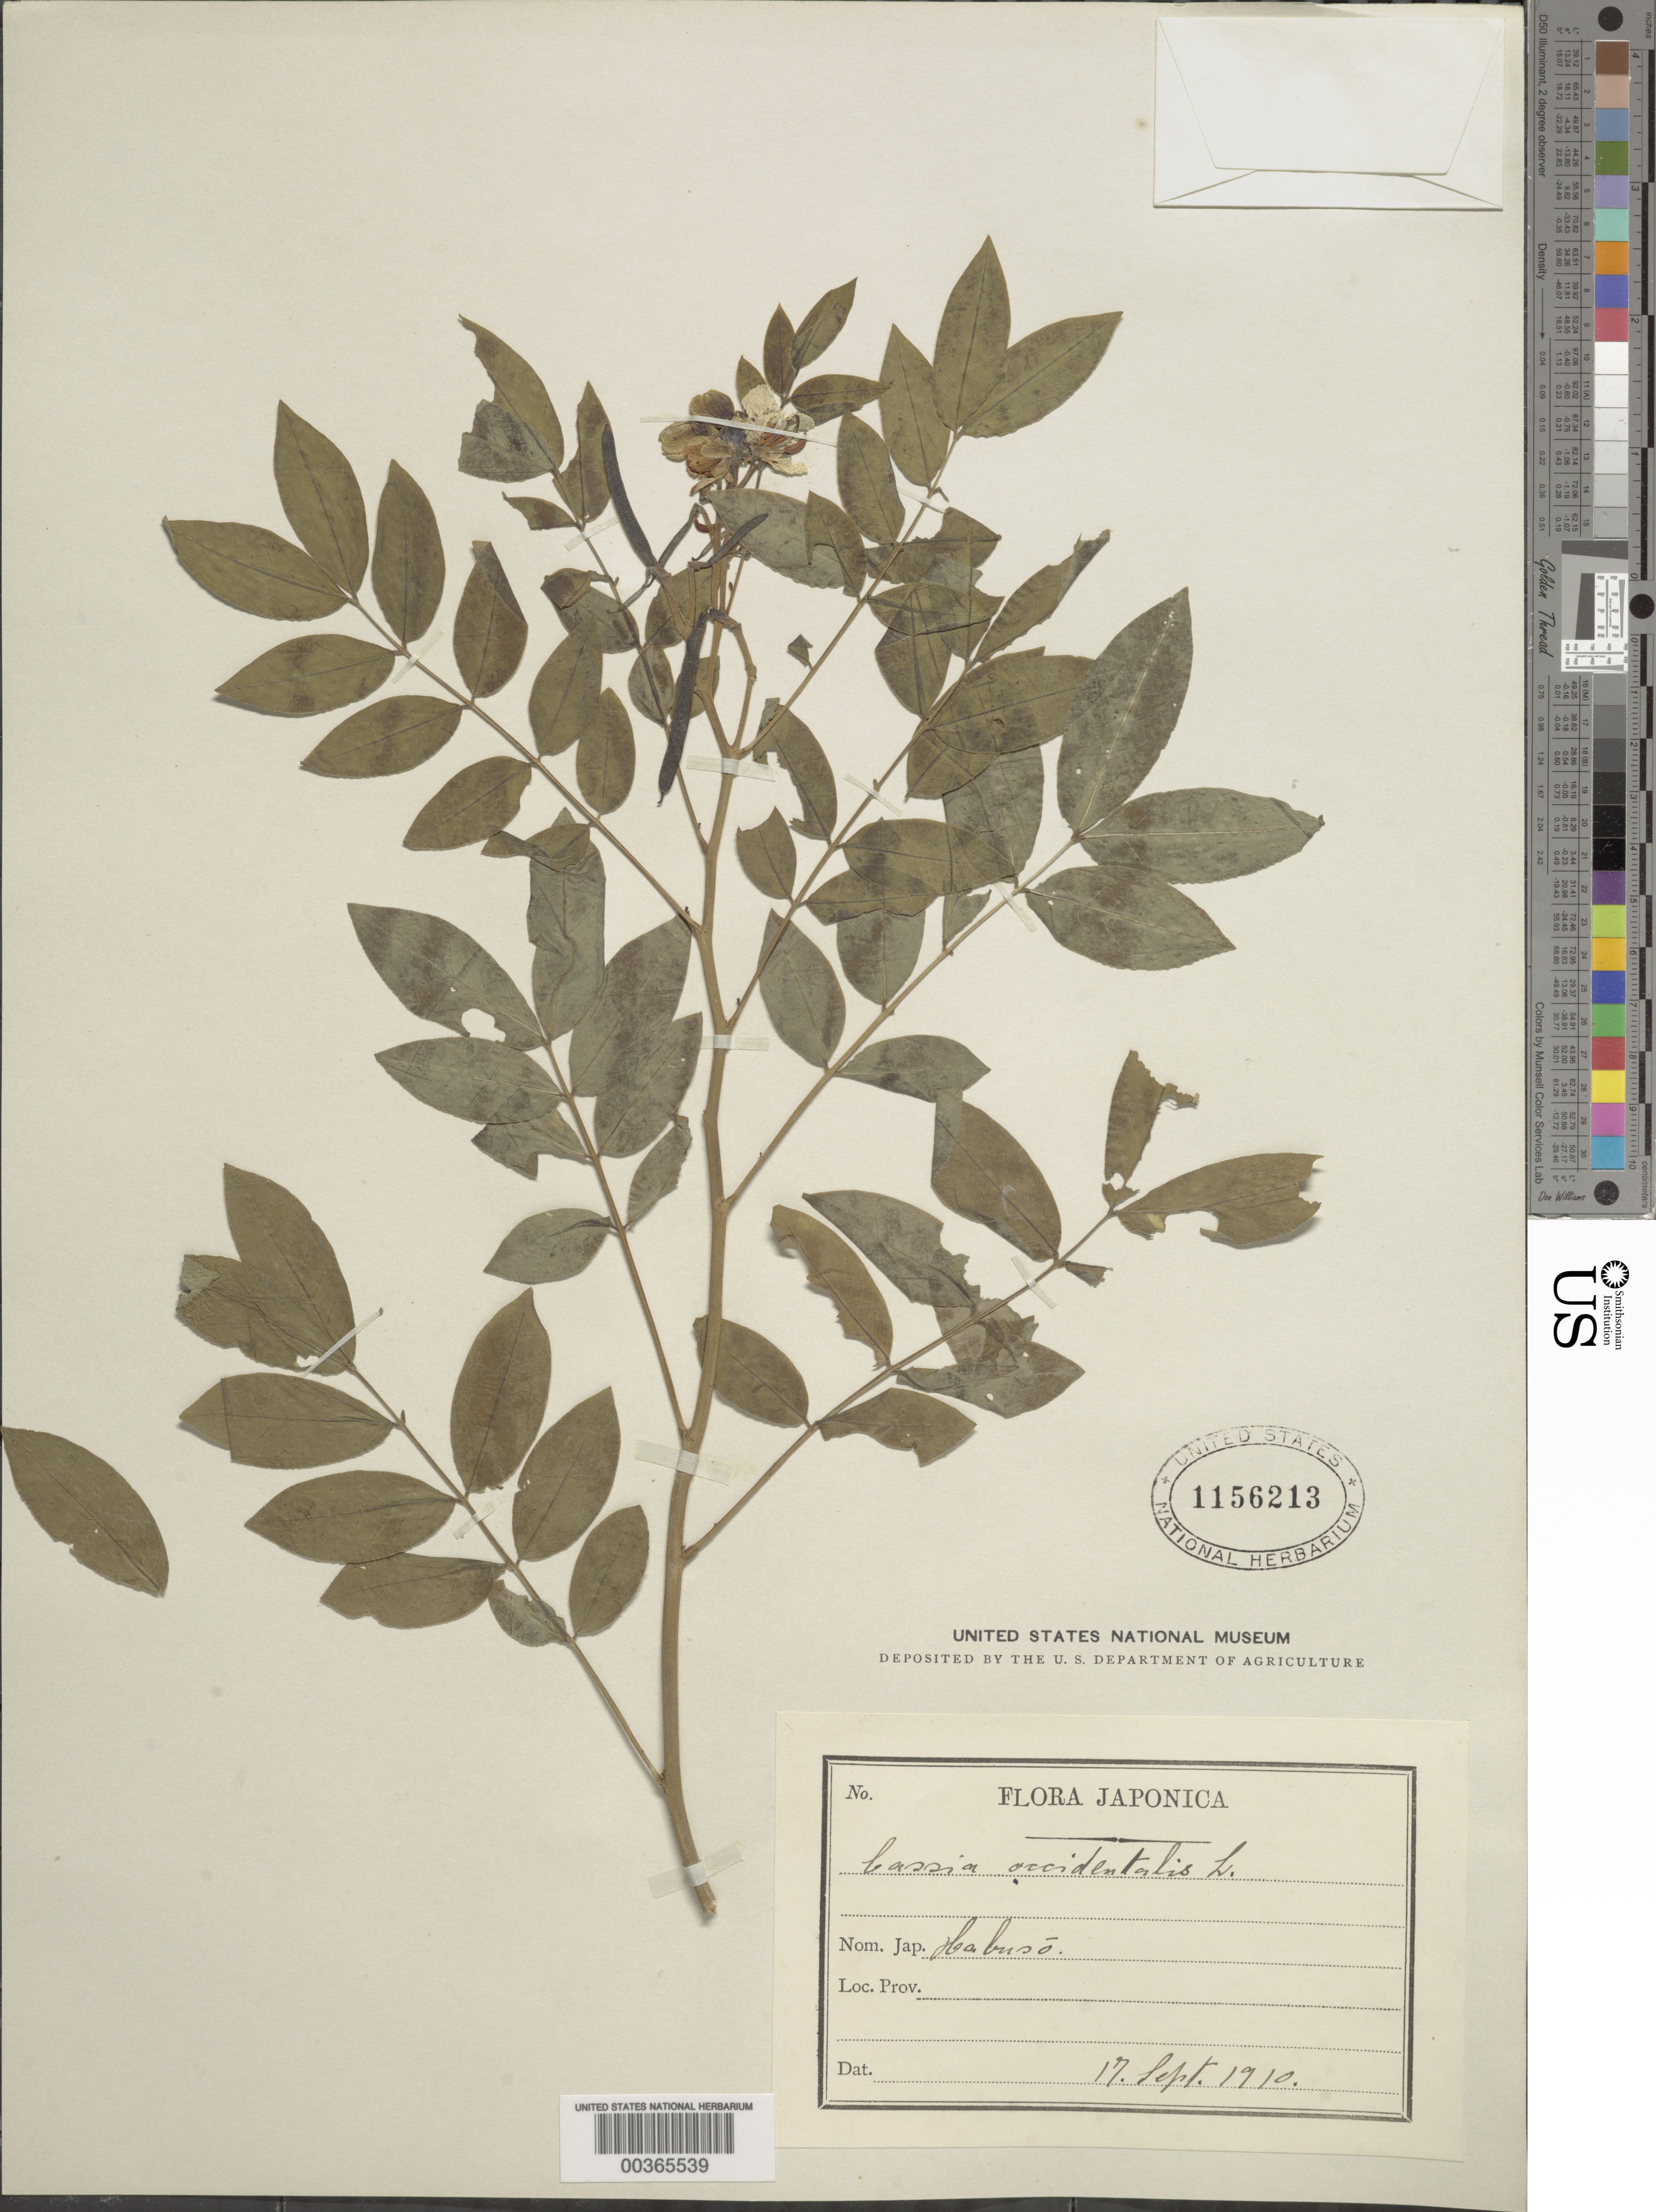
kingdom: Plantae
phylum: Tracheophyta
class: Magnoliopsida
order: Fabales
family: Fabaceae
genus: Senna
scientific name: Senna occidentalis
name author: (L.) Link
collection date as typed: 17 Sep 1910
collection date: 1910-09-17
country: Japan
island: Honshu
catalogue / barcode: US 1156213